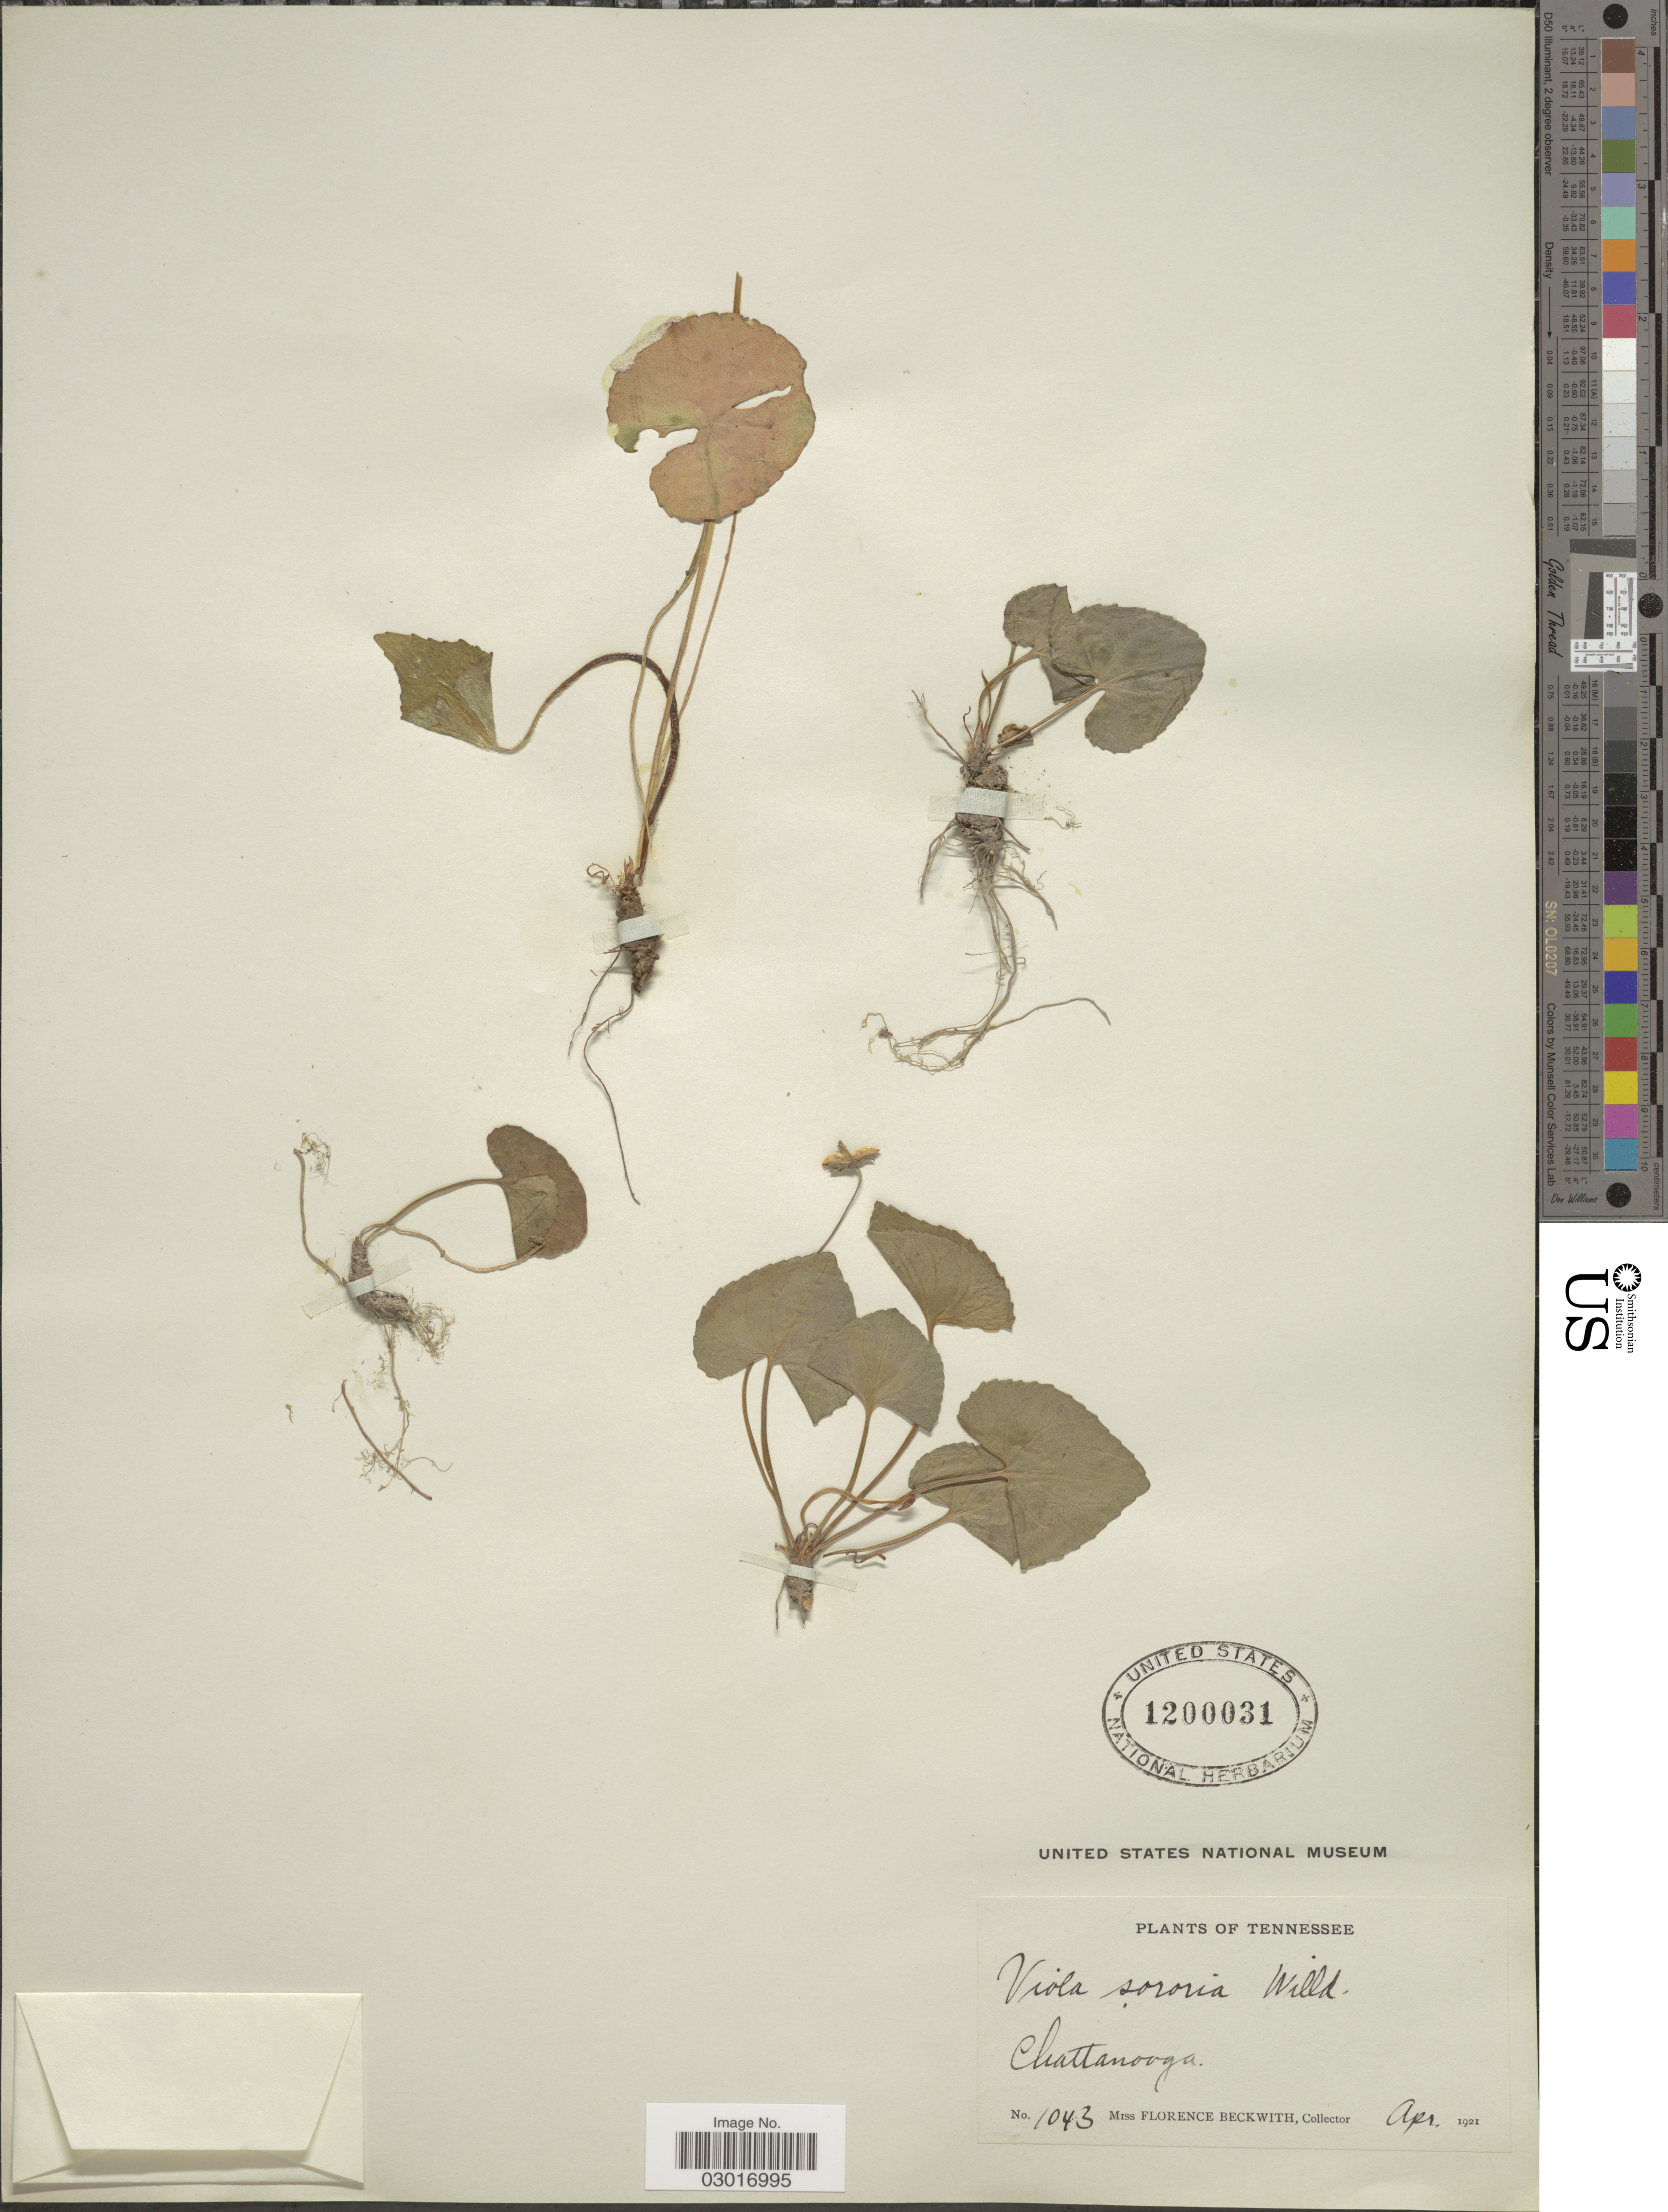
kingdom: Plantae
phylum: Tracheophyta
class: Magnoliopsida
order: Malpighiales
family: Violaceae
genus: Viola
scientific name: Viola sororia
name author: Willd.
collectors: F. Beckwith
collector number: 1043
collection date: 1921-04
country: United States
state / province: Tennessee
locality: Chattanooga.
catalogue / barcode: US 1200031